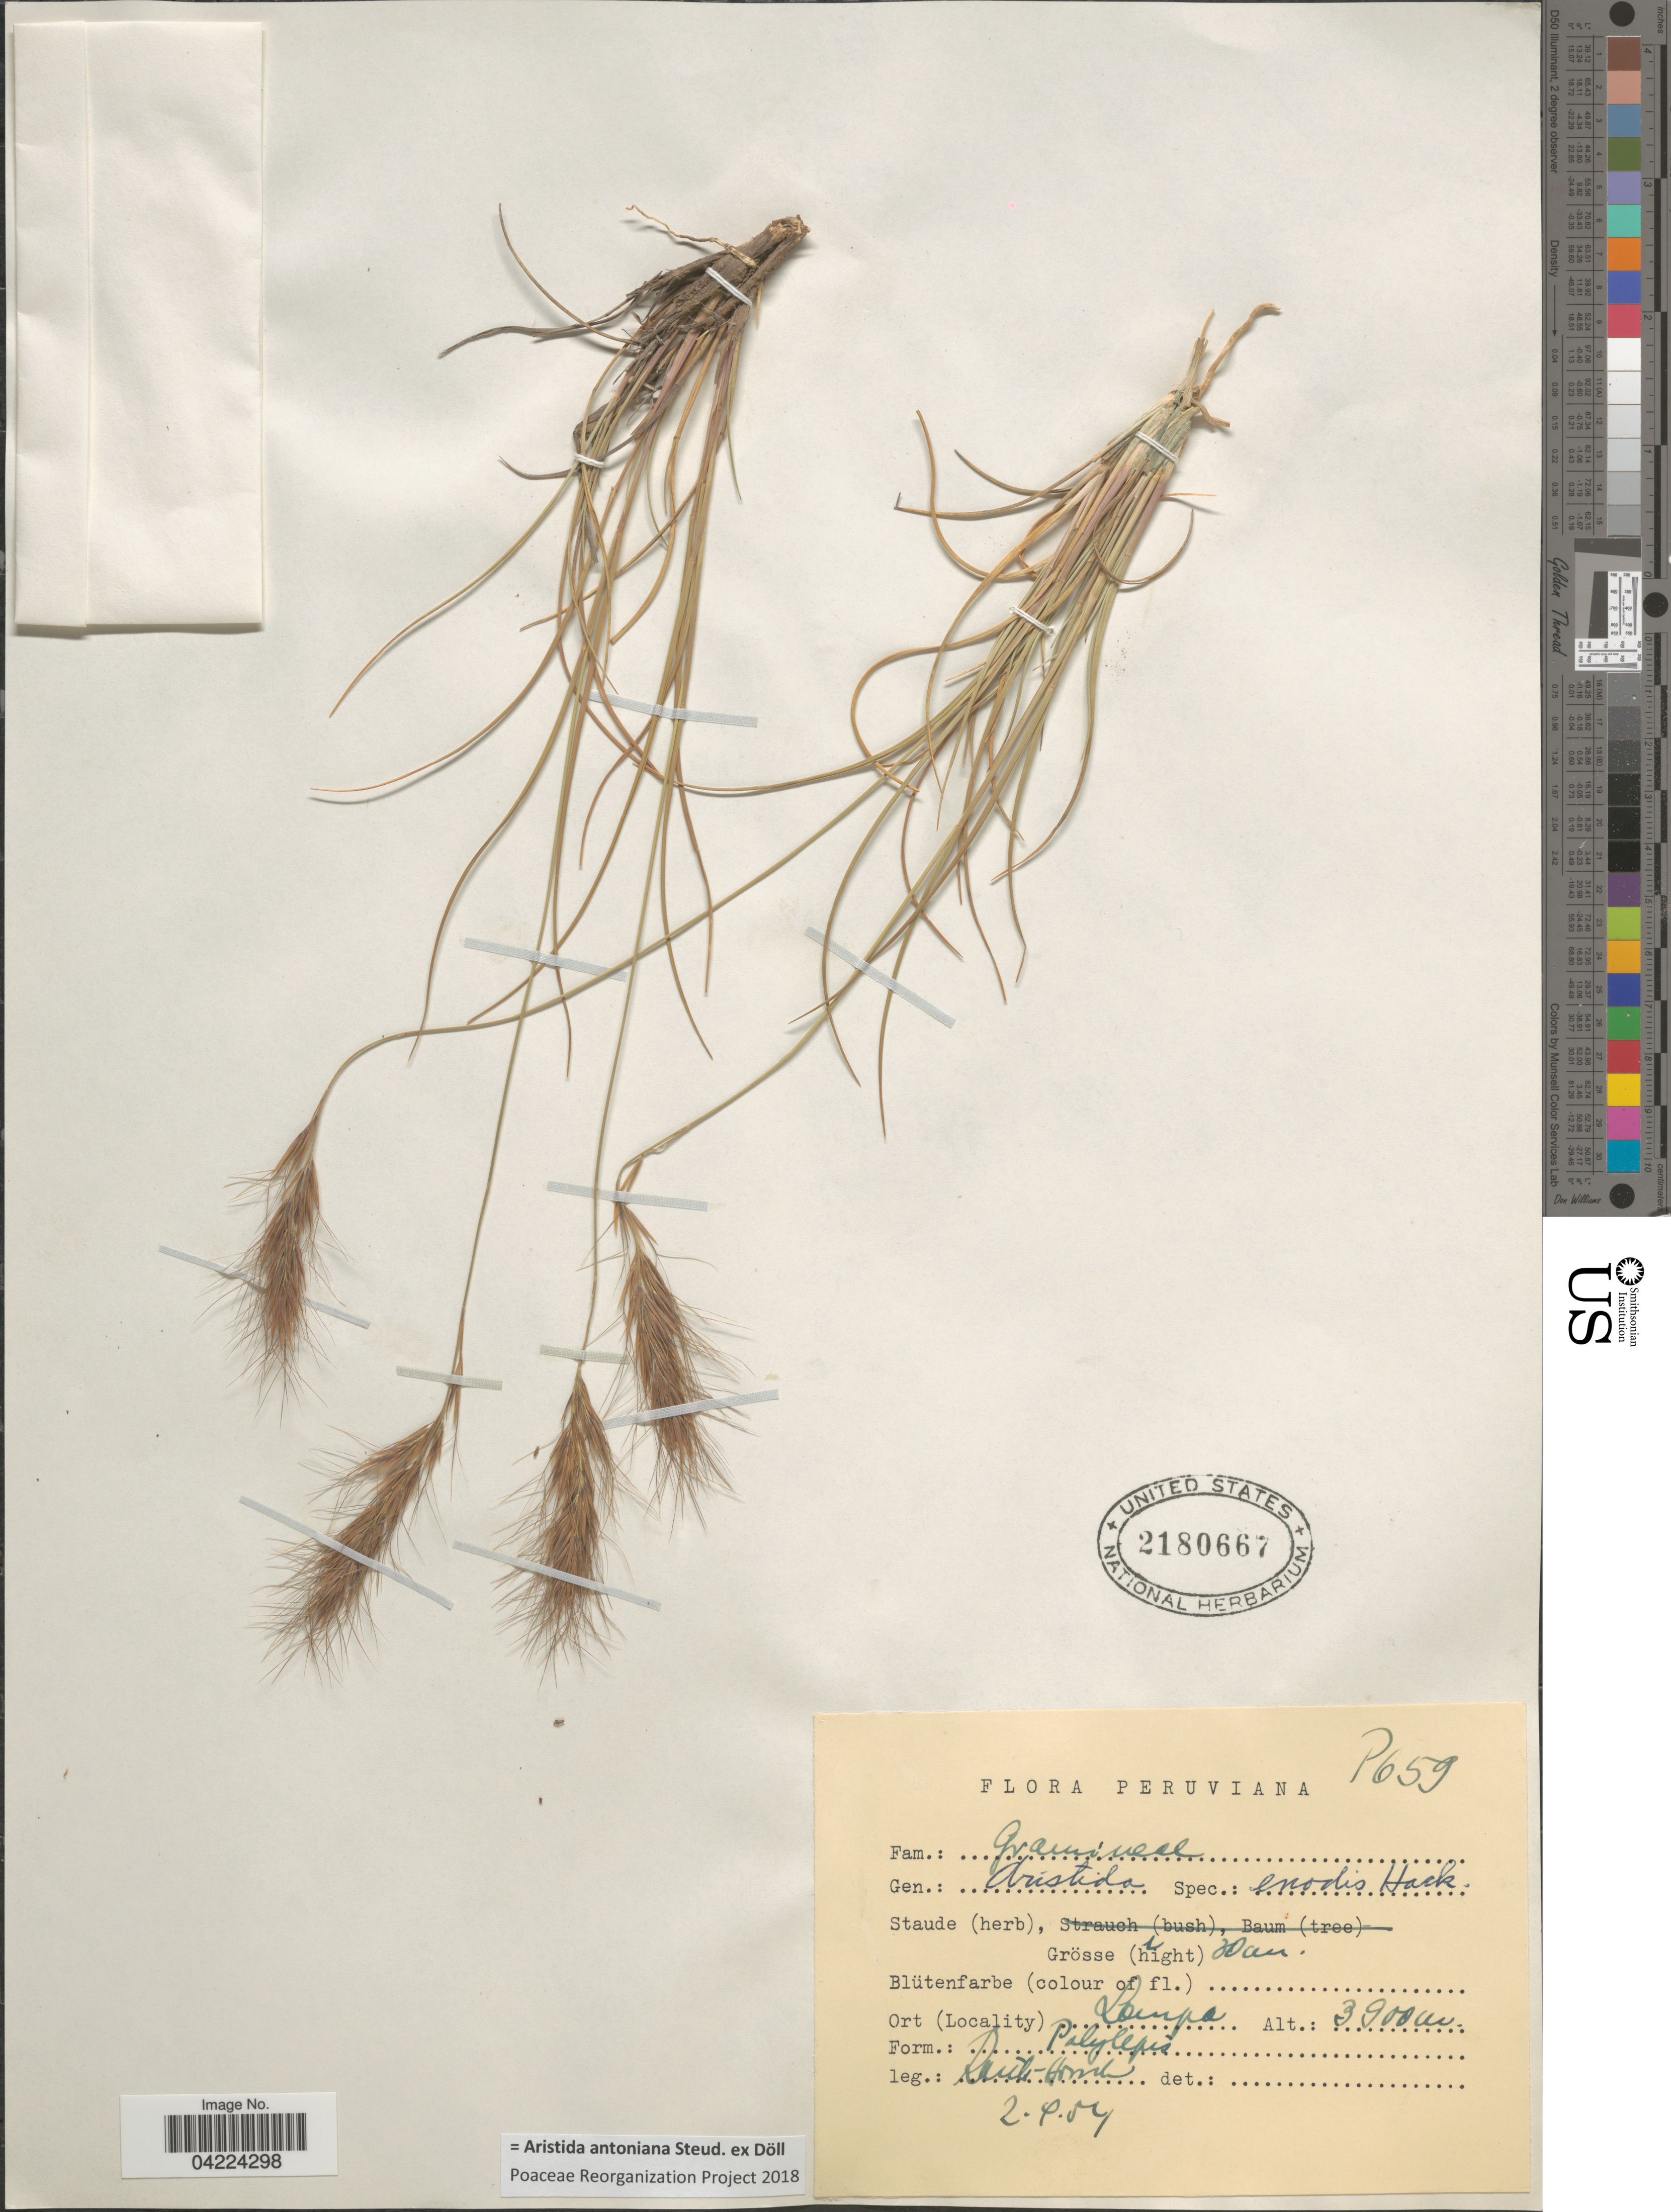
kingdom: Plantae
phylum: Tracheophyta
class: Liliopsida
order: Poales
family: Poaceae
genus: Aristida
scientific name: Aristida antoniana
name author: Steud. ex Henr.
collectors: W. Rauh & G. Hirsch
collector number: P659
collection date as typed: Transcribed d/m/y: 2/4/54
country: Peru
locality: Lompa [interpreted].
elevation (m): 3900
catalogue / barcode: US 2180667